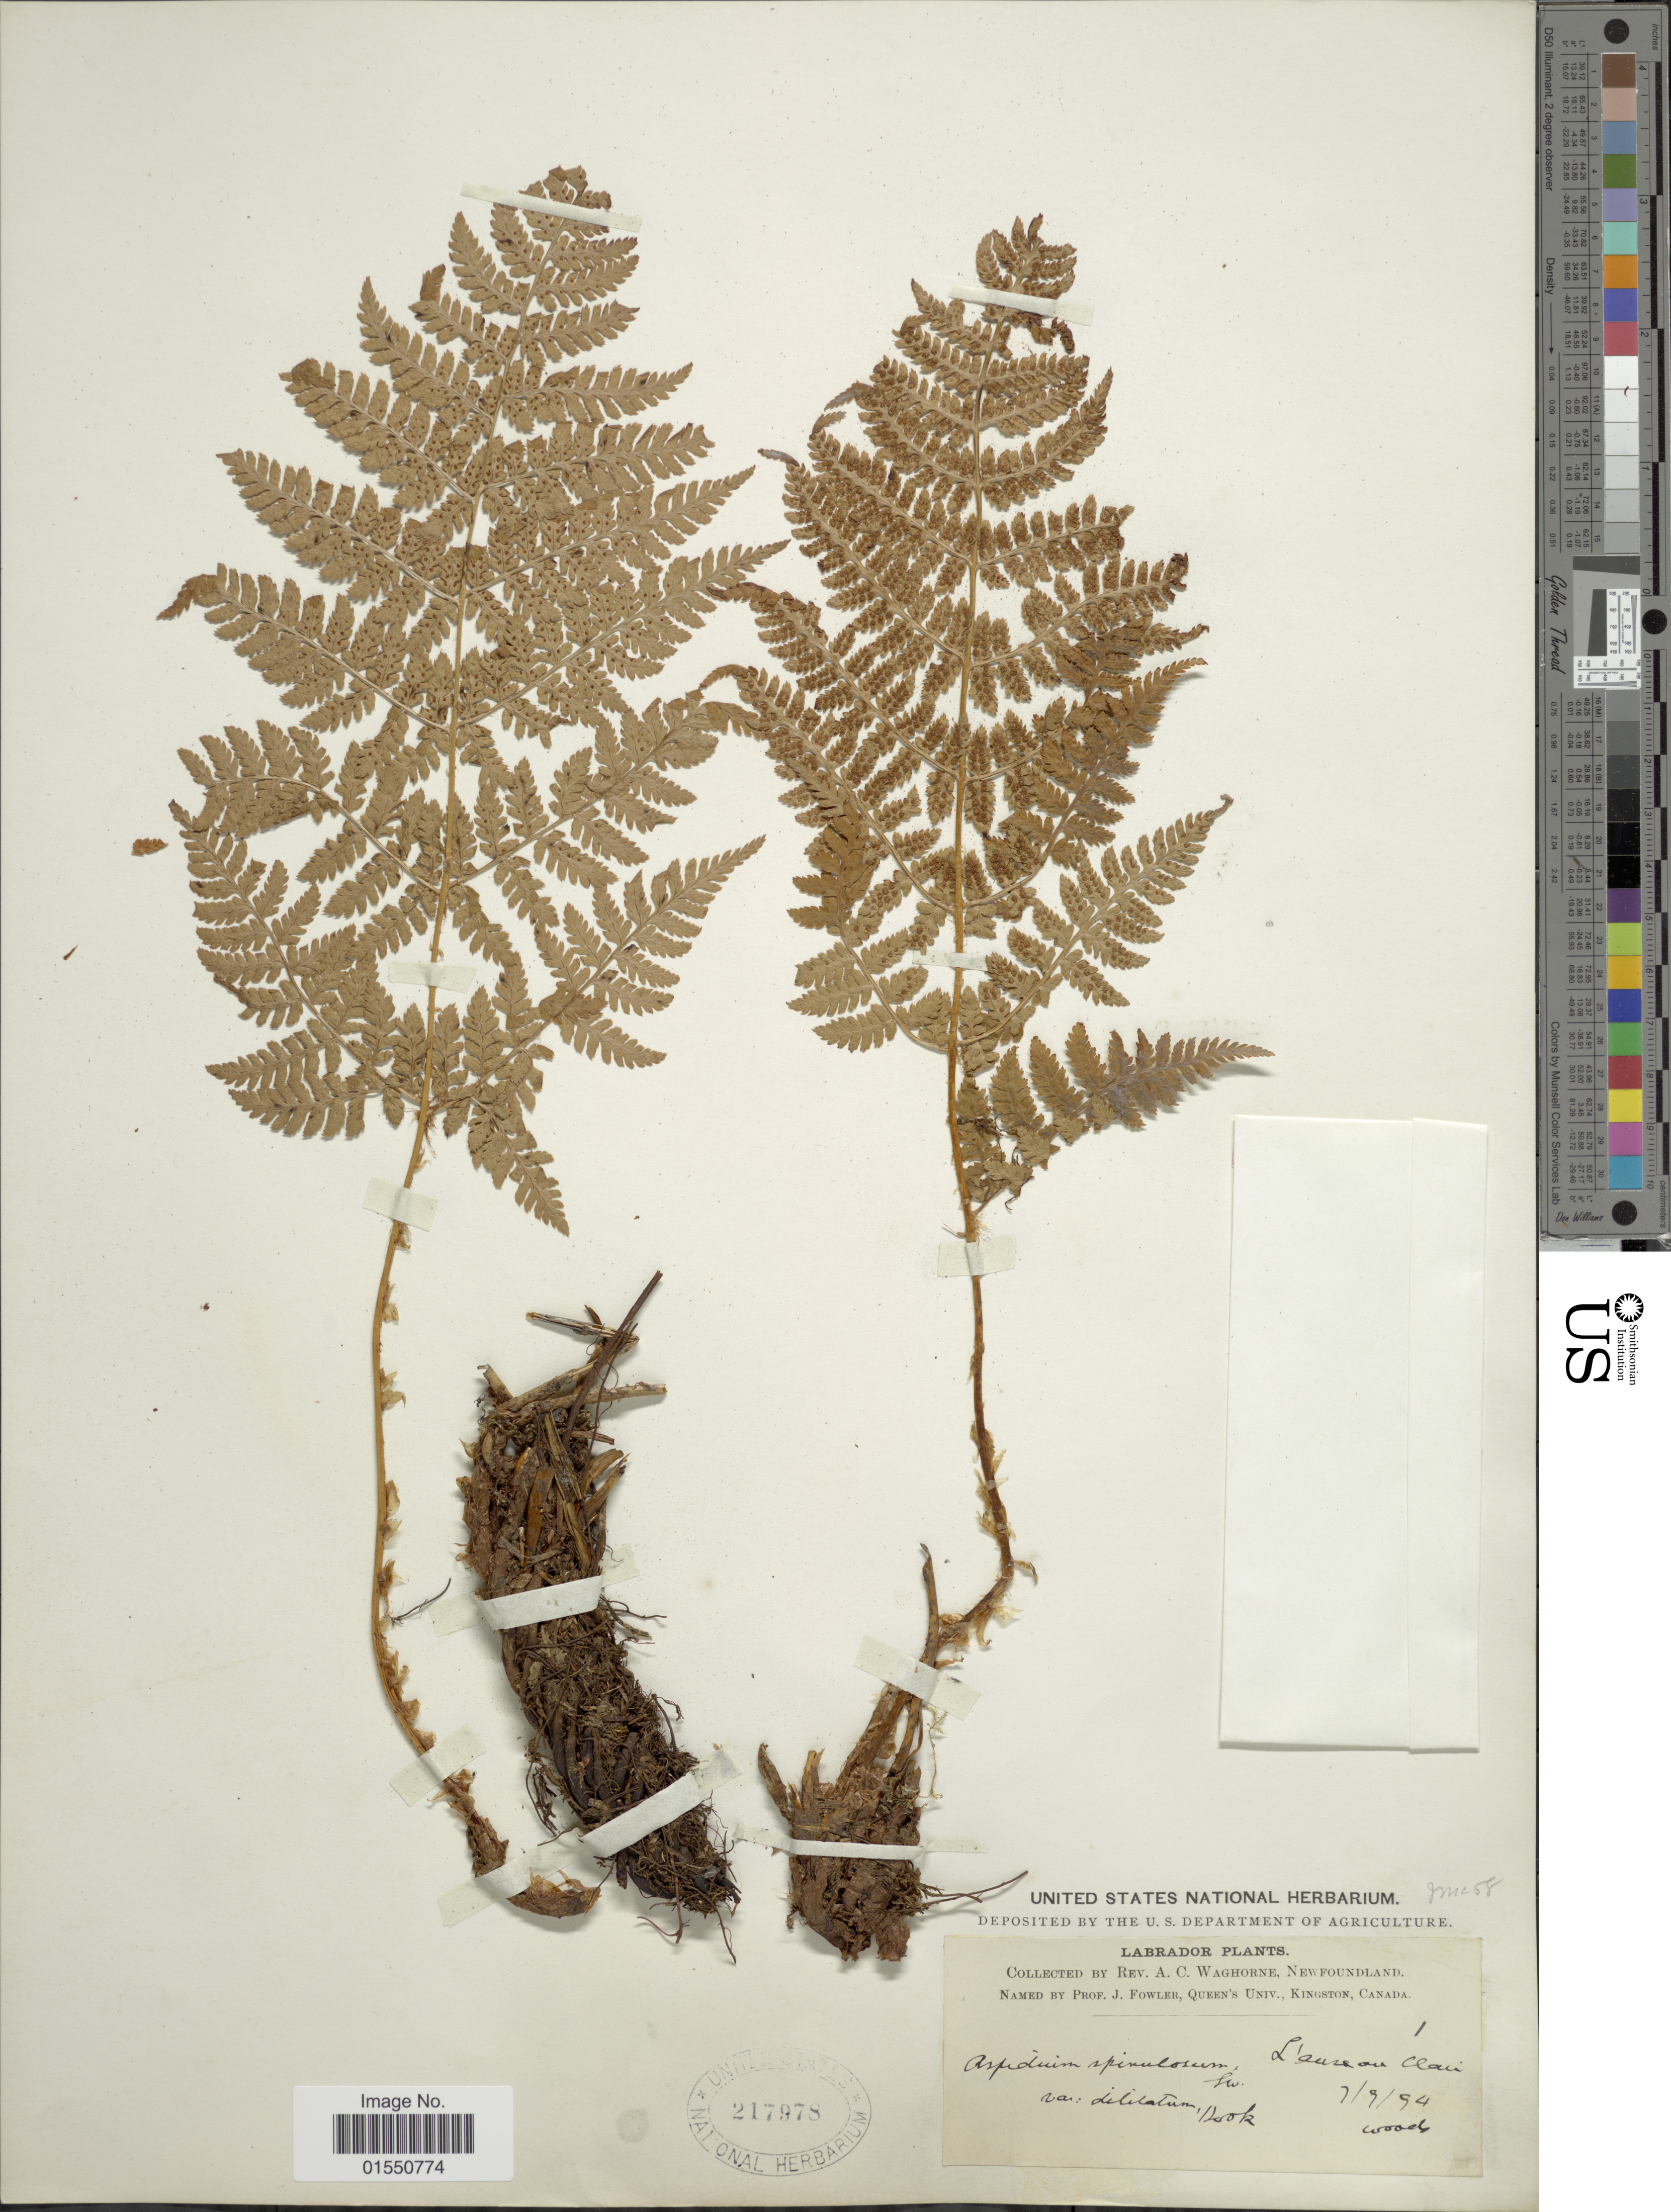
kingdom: Plantae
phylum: Tracheophyta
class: Polypodiopsida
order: Polypodiales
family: Dryopteridaceae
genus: Dryopteris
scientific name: Dryopteris expansa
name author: (C. Presl) Fraser-Jenk. & Jermy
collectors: A. Waghorne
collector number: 01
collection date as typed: Transcribed d/m/y: 9/7/94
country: Canada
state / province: Newfoundland and Labrador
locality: Labrador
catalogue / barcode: US 217978